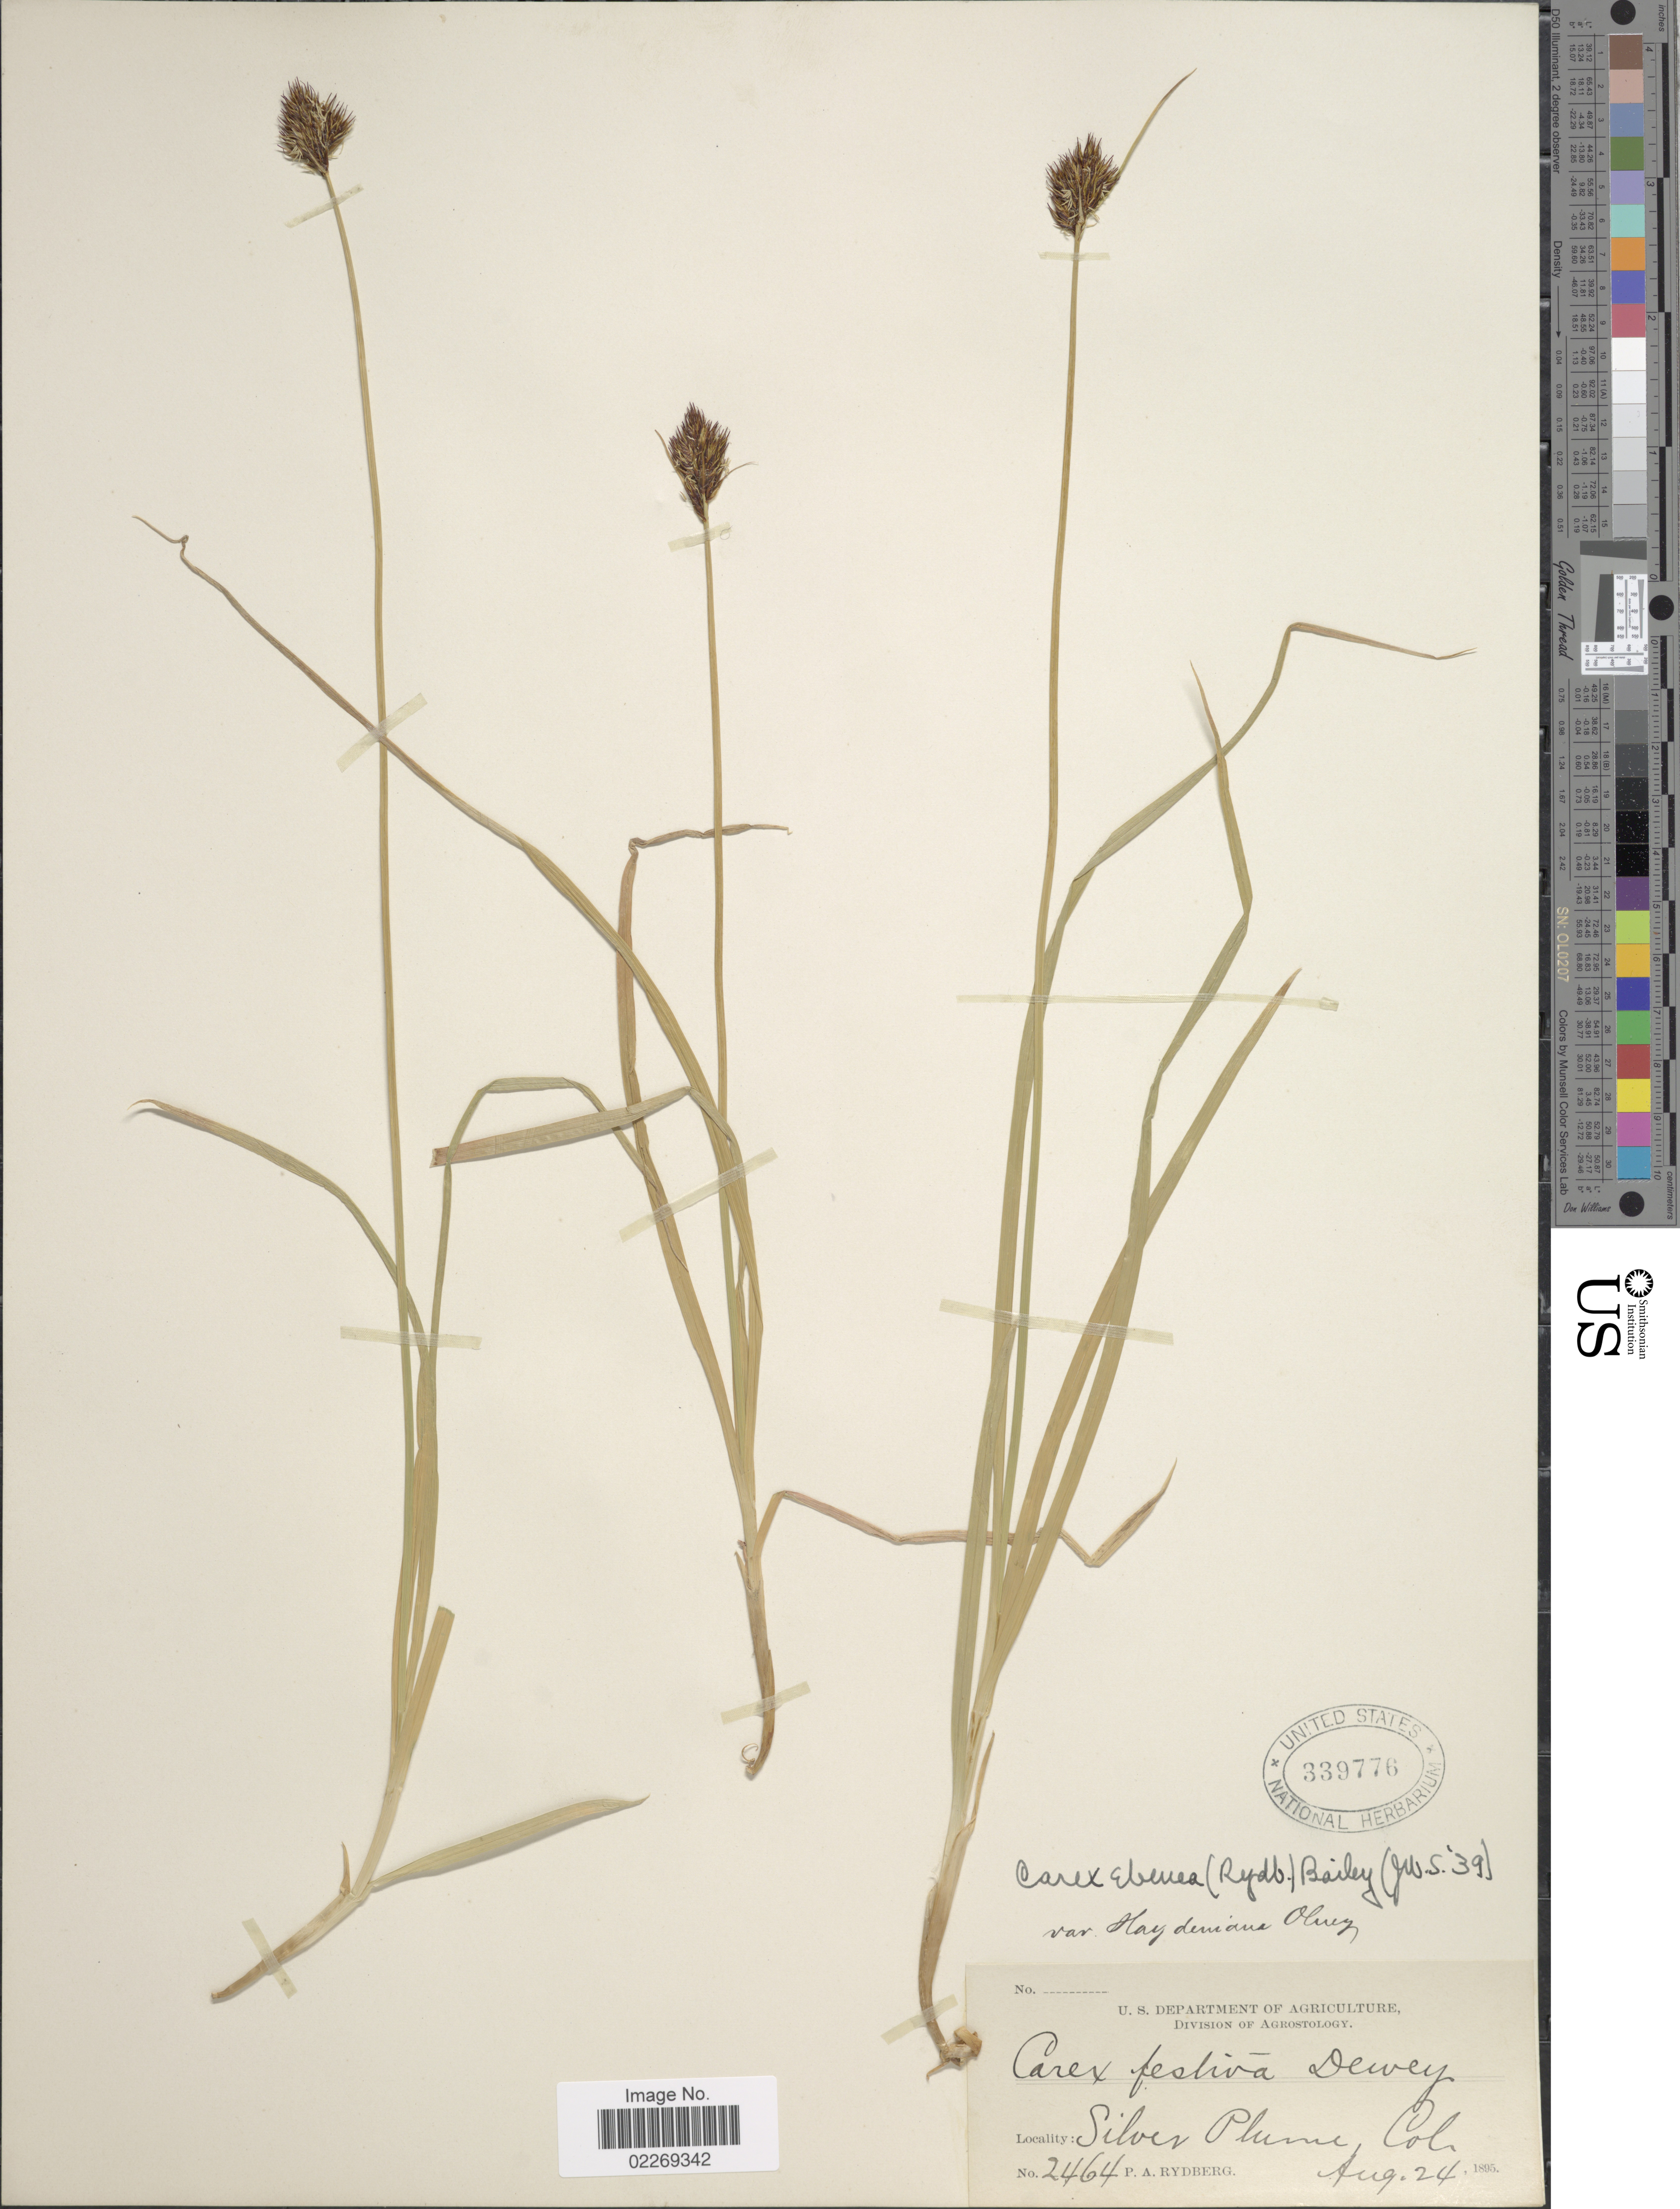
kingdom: Plantae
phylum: Tracheophyta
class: Liliopsida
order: Poales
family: Cyperaceae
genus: Carex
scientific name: Carex ebenea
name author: Rydb.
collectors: P. A. Rydberg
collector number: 2464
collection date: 1895-08-24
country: United States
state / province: Colorado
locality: Silver Plume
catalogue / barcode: US 339776